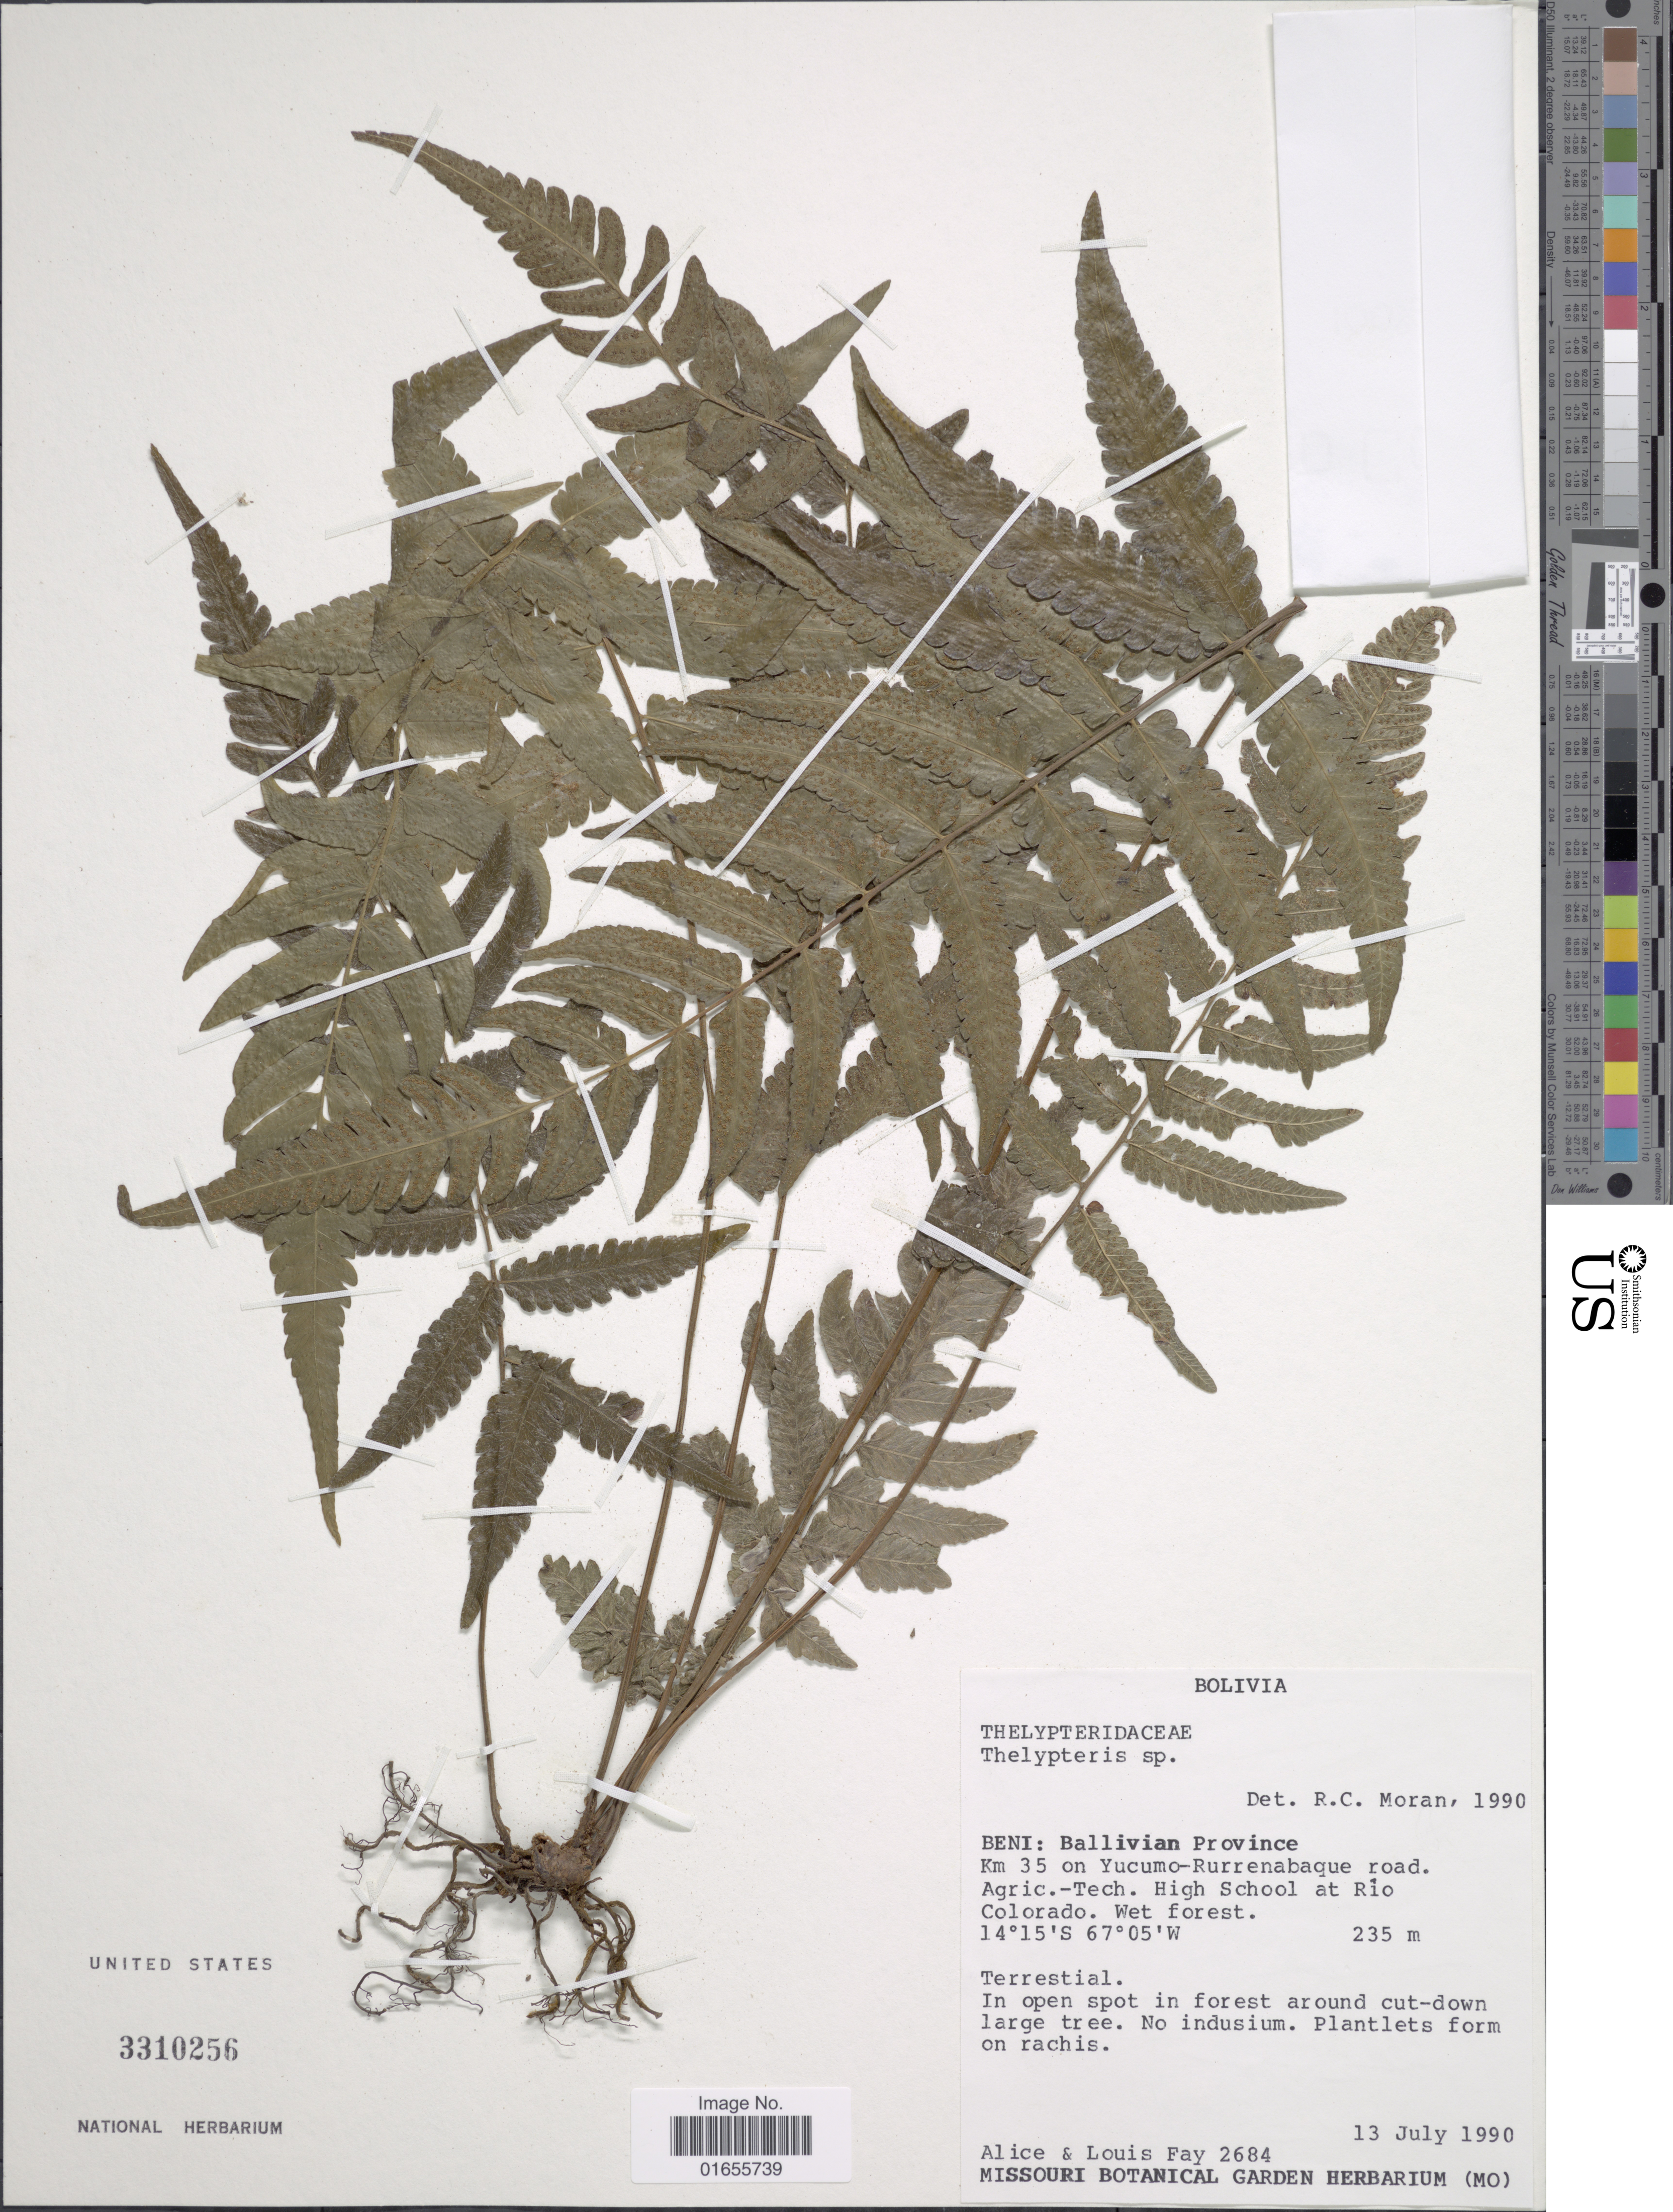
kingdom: Plantae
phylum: Tracheophyta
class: Polypodiopsida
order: Polypodiales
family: Thelypteridaceae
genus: Goniopteris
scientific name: Goniopteris sp.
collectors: A. Fay & L. Fay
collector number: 2684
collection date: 1990-07-13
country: Bolivia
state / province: Beni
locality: Ballivian Province km 35 on Yucumo - Rurrenabque road. Agric. - Tech. High School at Rio Colorado. Wet forest.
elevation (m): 235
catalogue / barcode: US 3310256